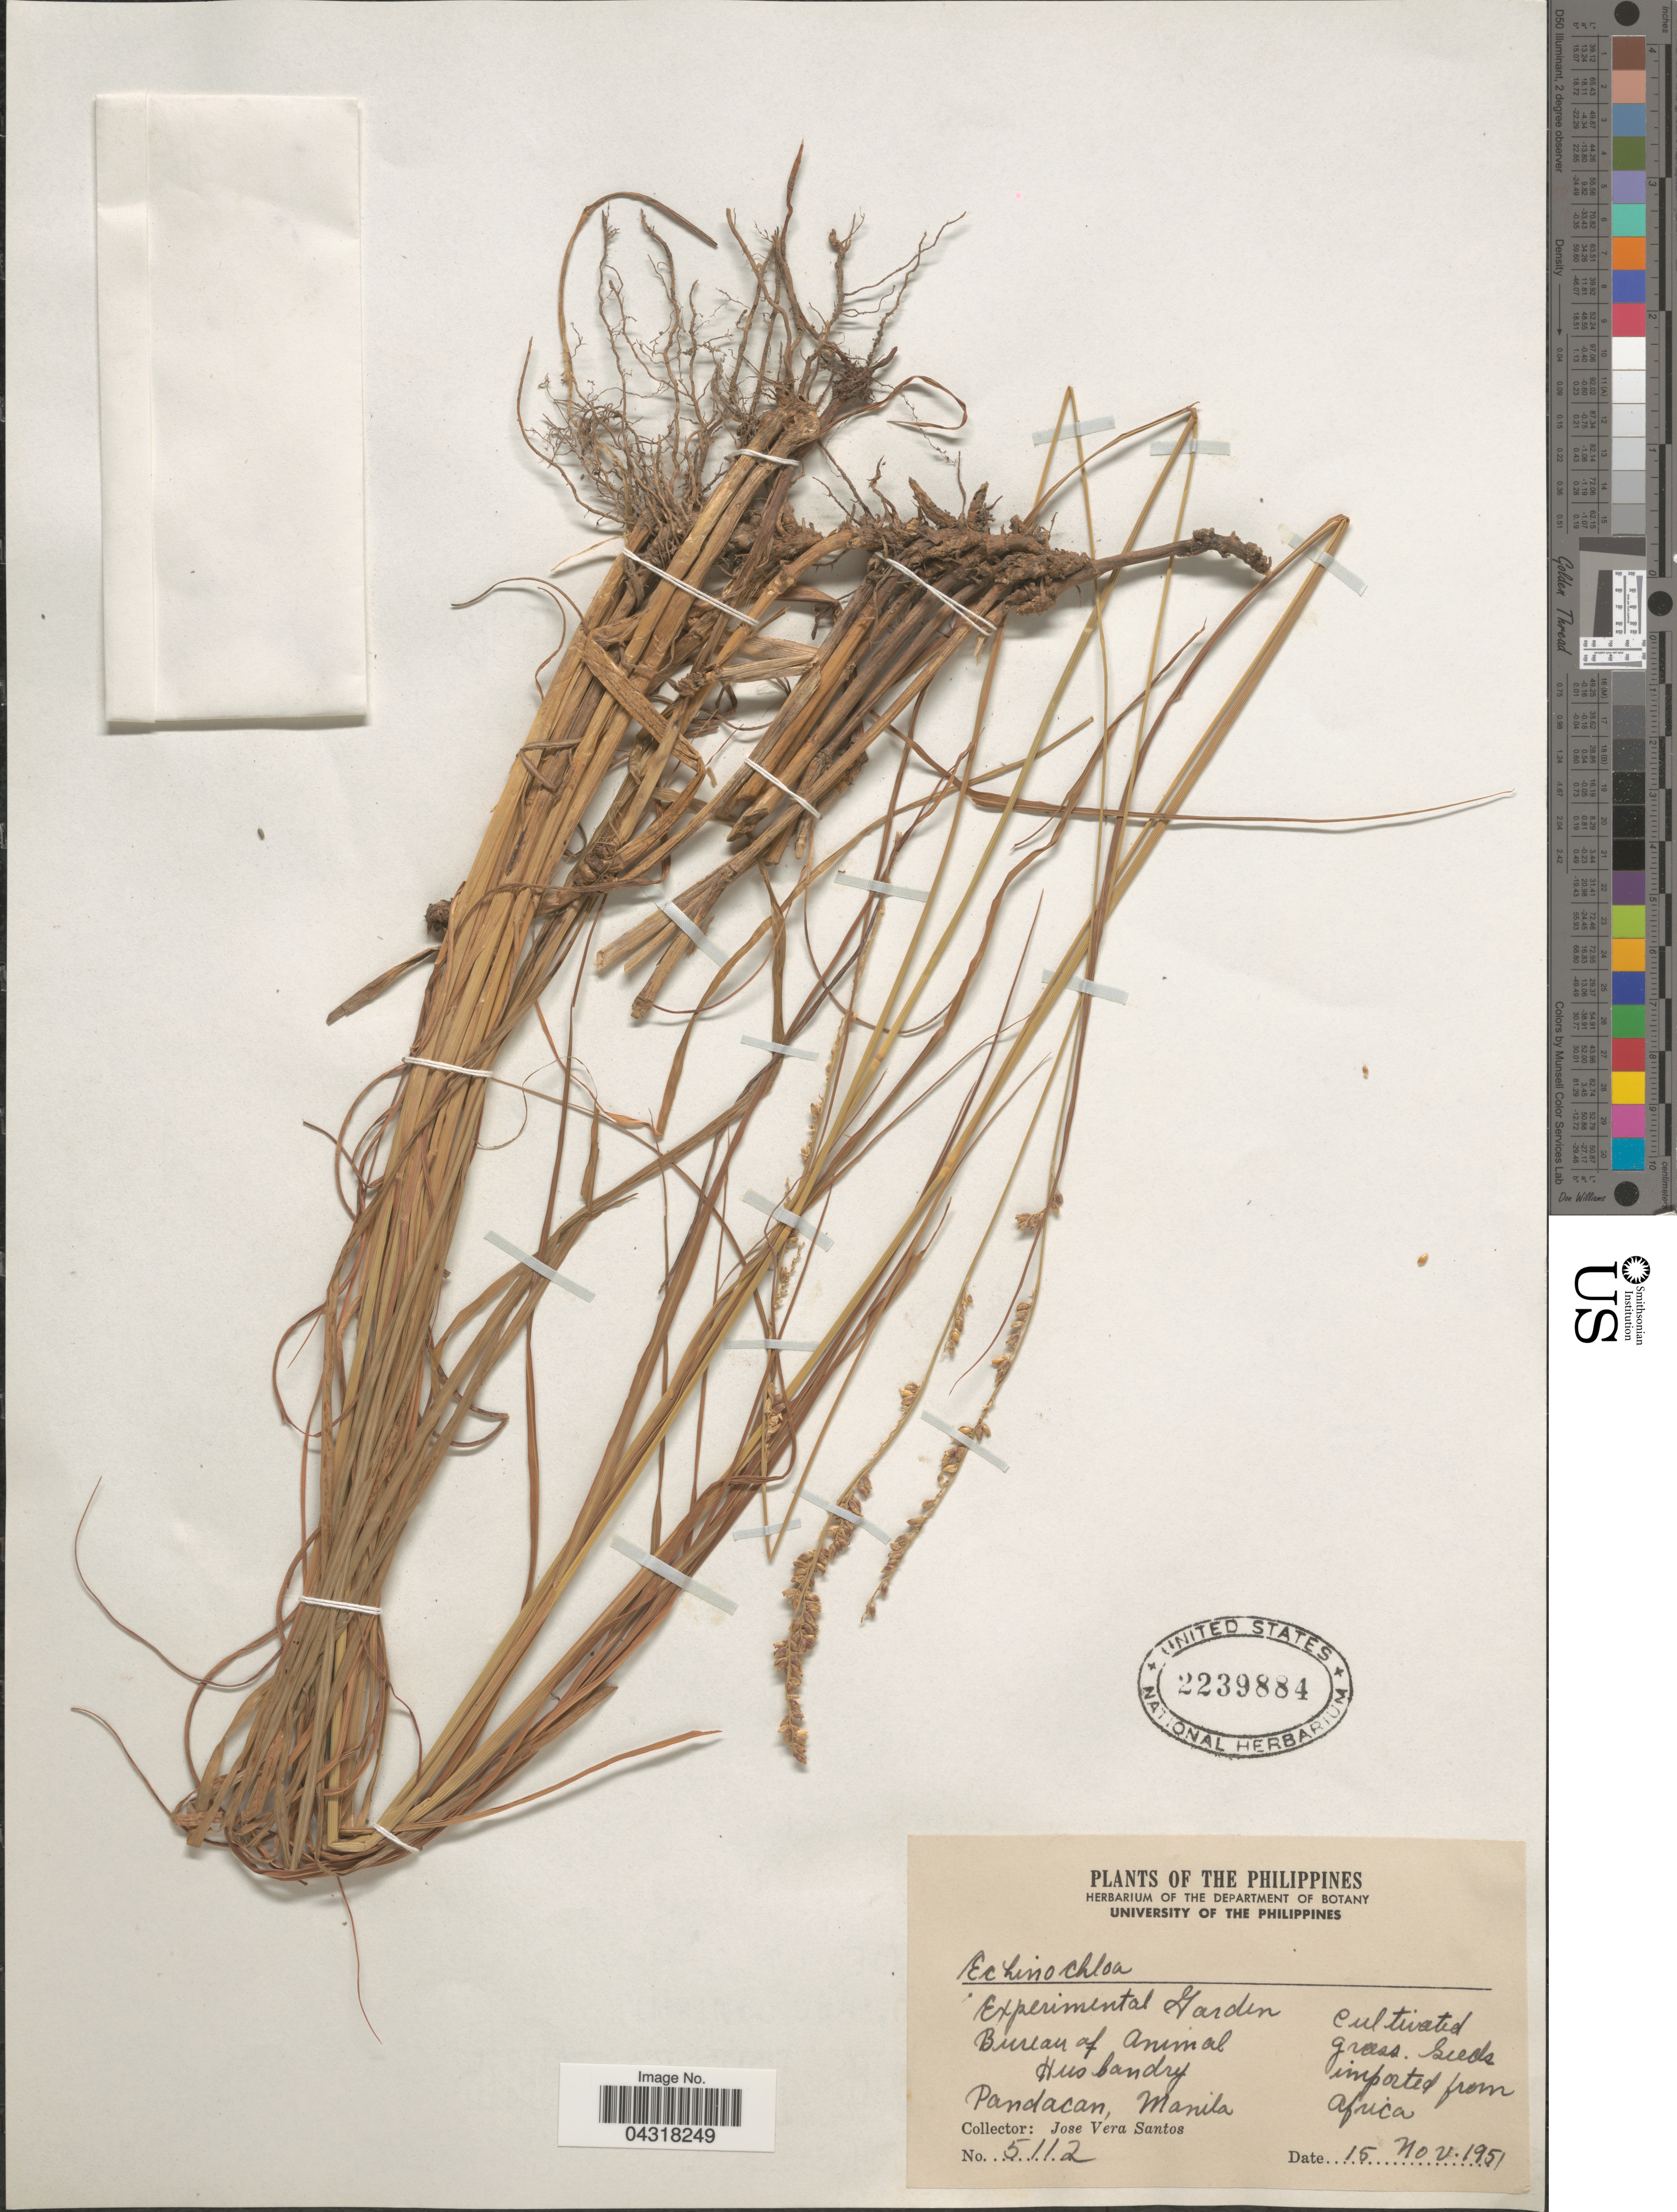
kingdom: Plantae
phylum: Tracheophyta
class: Liliopsida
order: Poales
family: Poaceae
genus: Echinochloa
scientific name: Echinochloa sp.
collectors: J. Santos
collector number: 5112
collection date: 1951-11-15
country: Philippines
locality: Experimental Garden Bureau of Animal Husbandry Pandacan, Manila.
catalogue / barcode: US 2239884